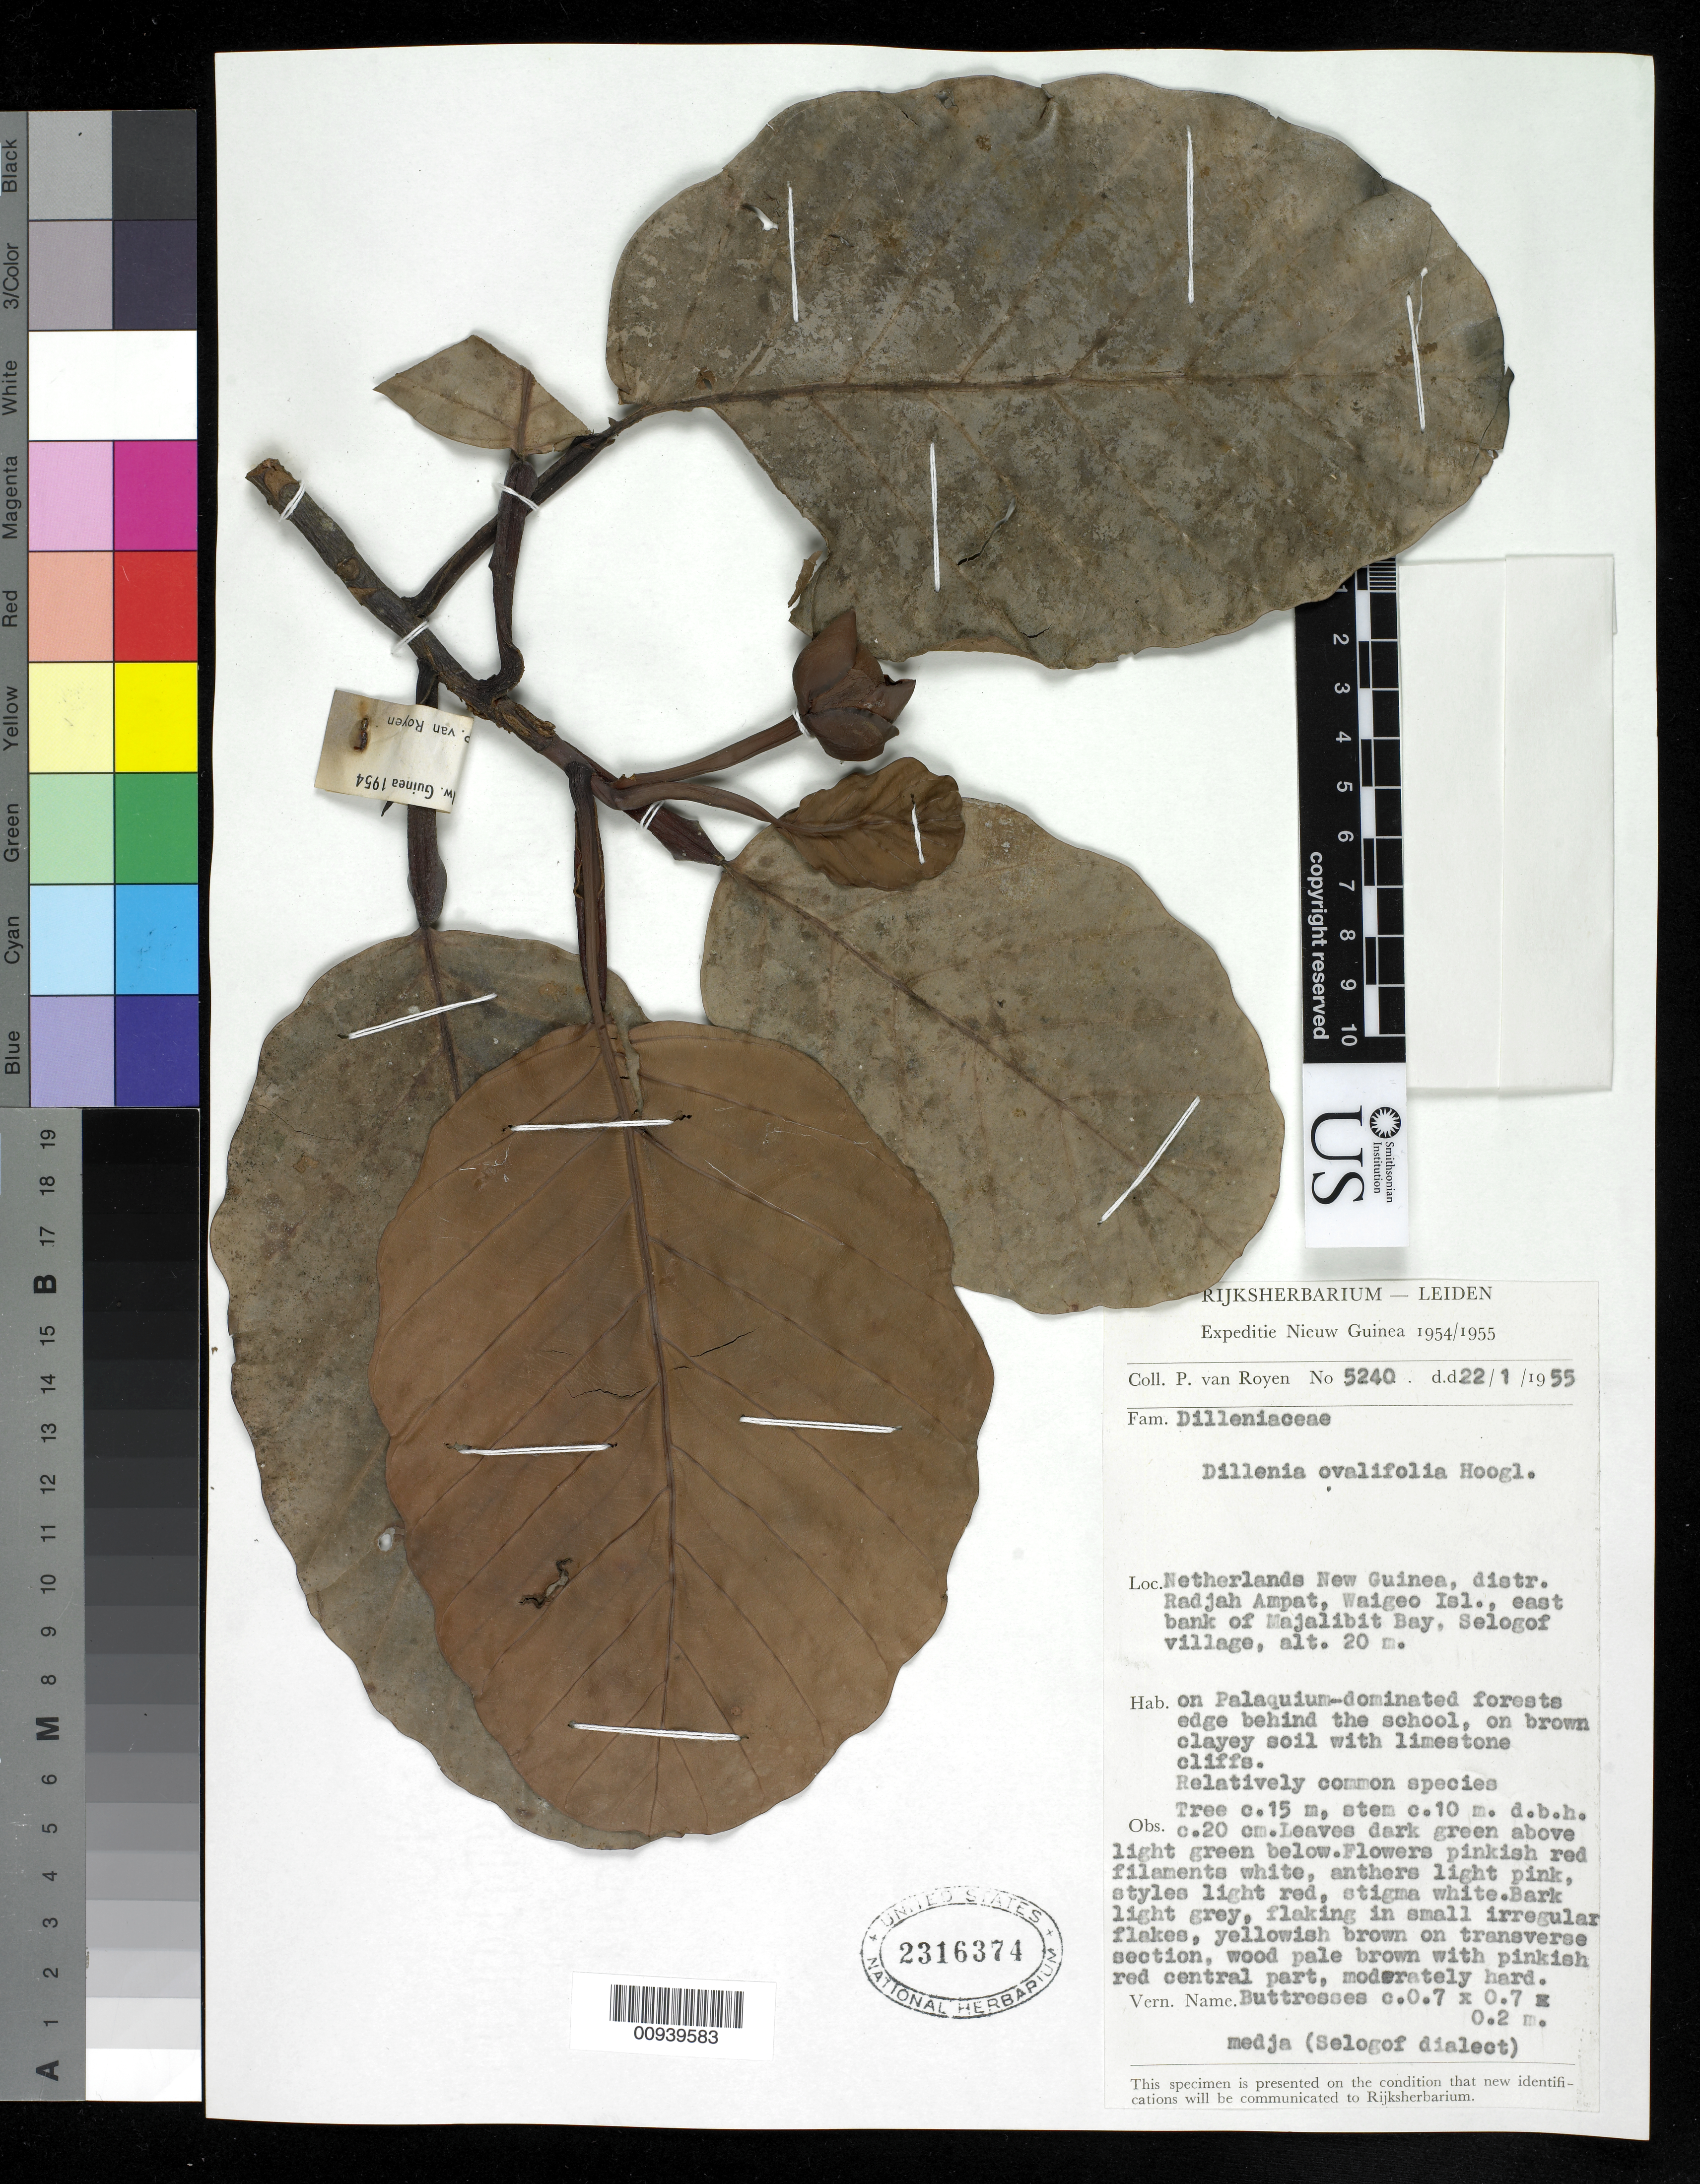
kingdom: Plantae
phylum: Tracheophyta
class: Magnoliopsida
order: Dilleniales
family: Dilleniaceae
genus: Dillenia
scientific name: Dillenia ovalifolia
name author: Hoogl.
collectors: P. van Royen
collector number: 5240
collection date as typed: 22 Jan 1955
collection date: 1955-01-22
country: Indonesia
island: Waigeo I.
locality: Radjah Ampat distr., east bank of Majalibit Bay, Selogof village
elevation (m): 20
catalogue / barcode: US 2316474